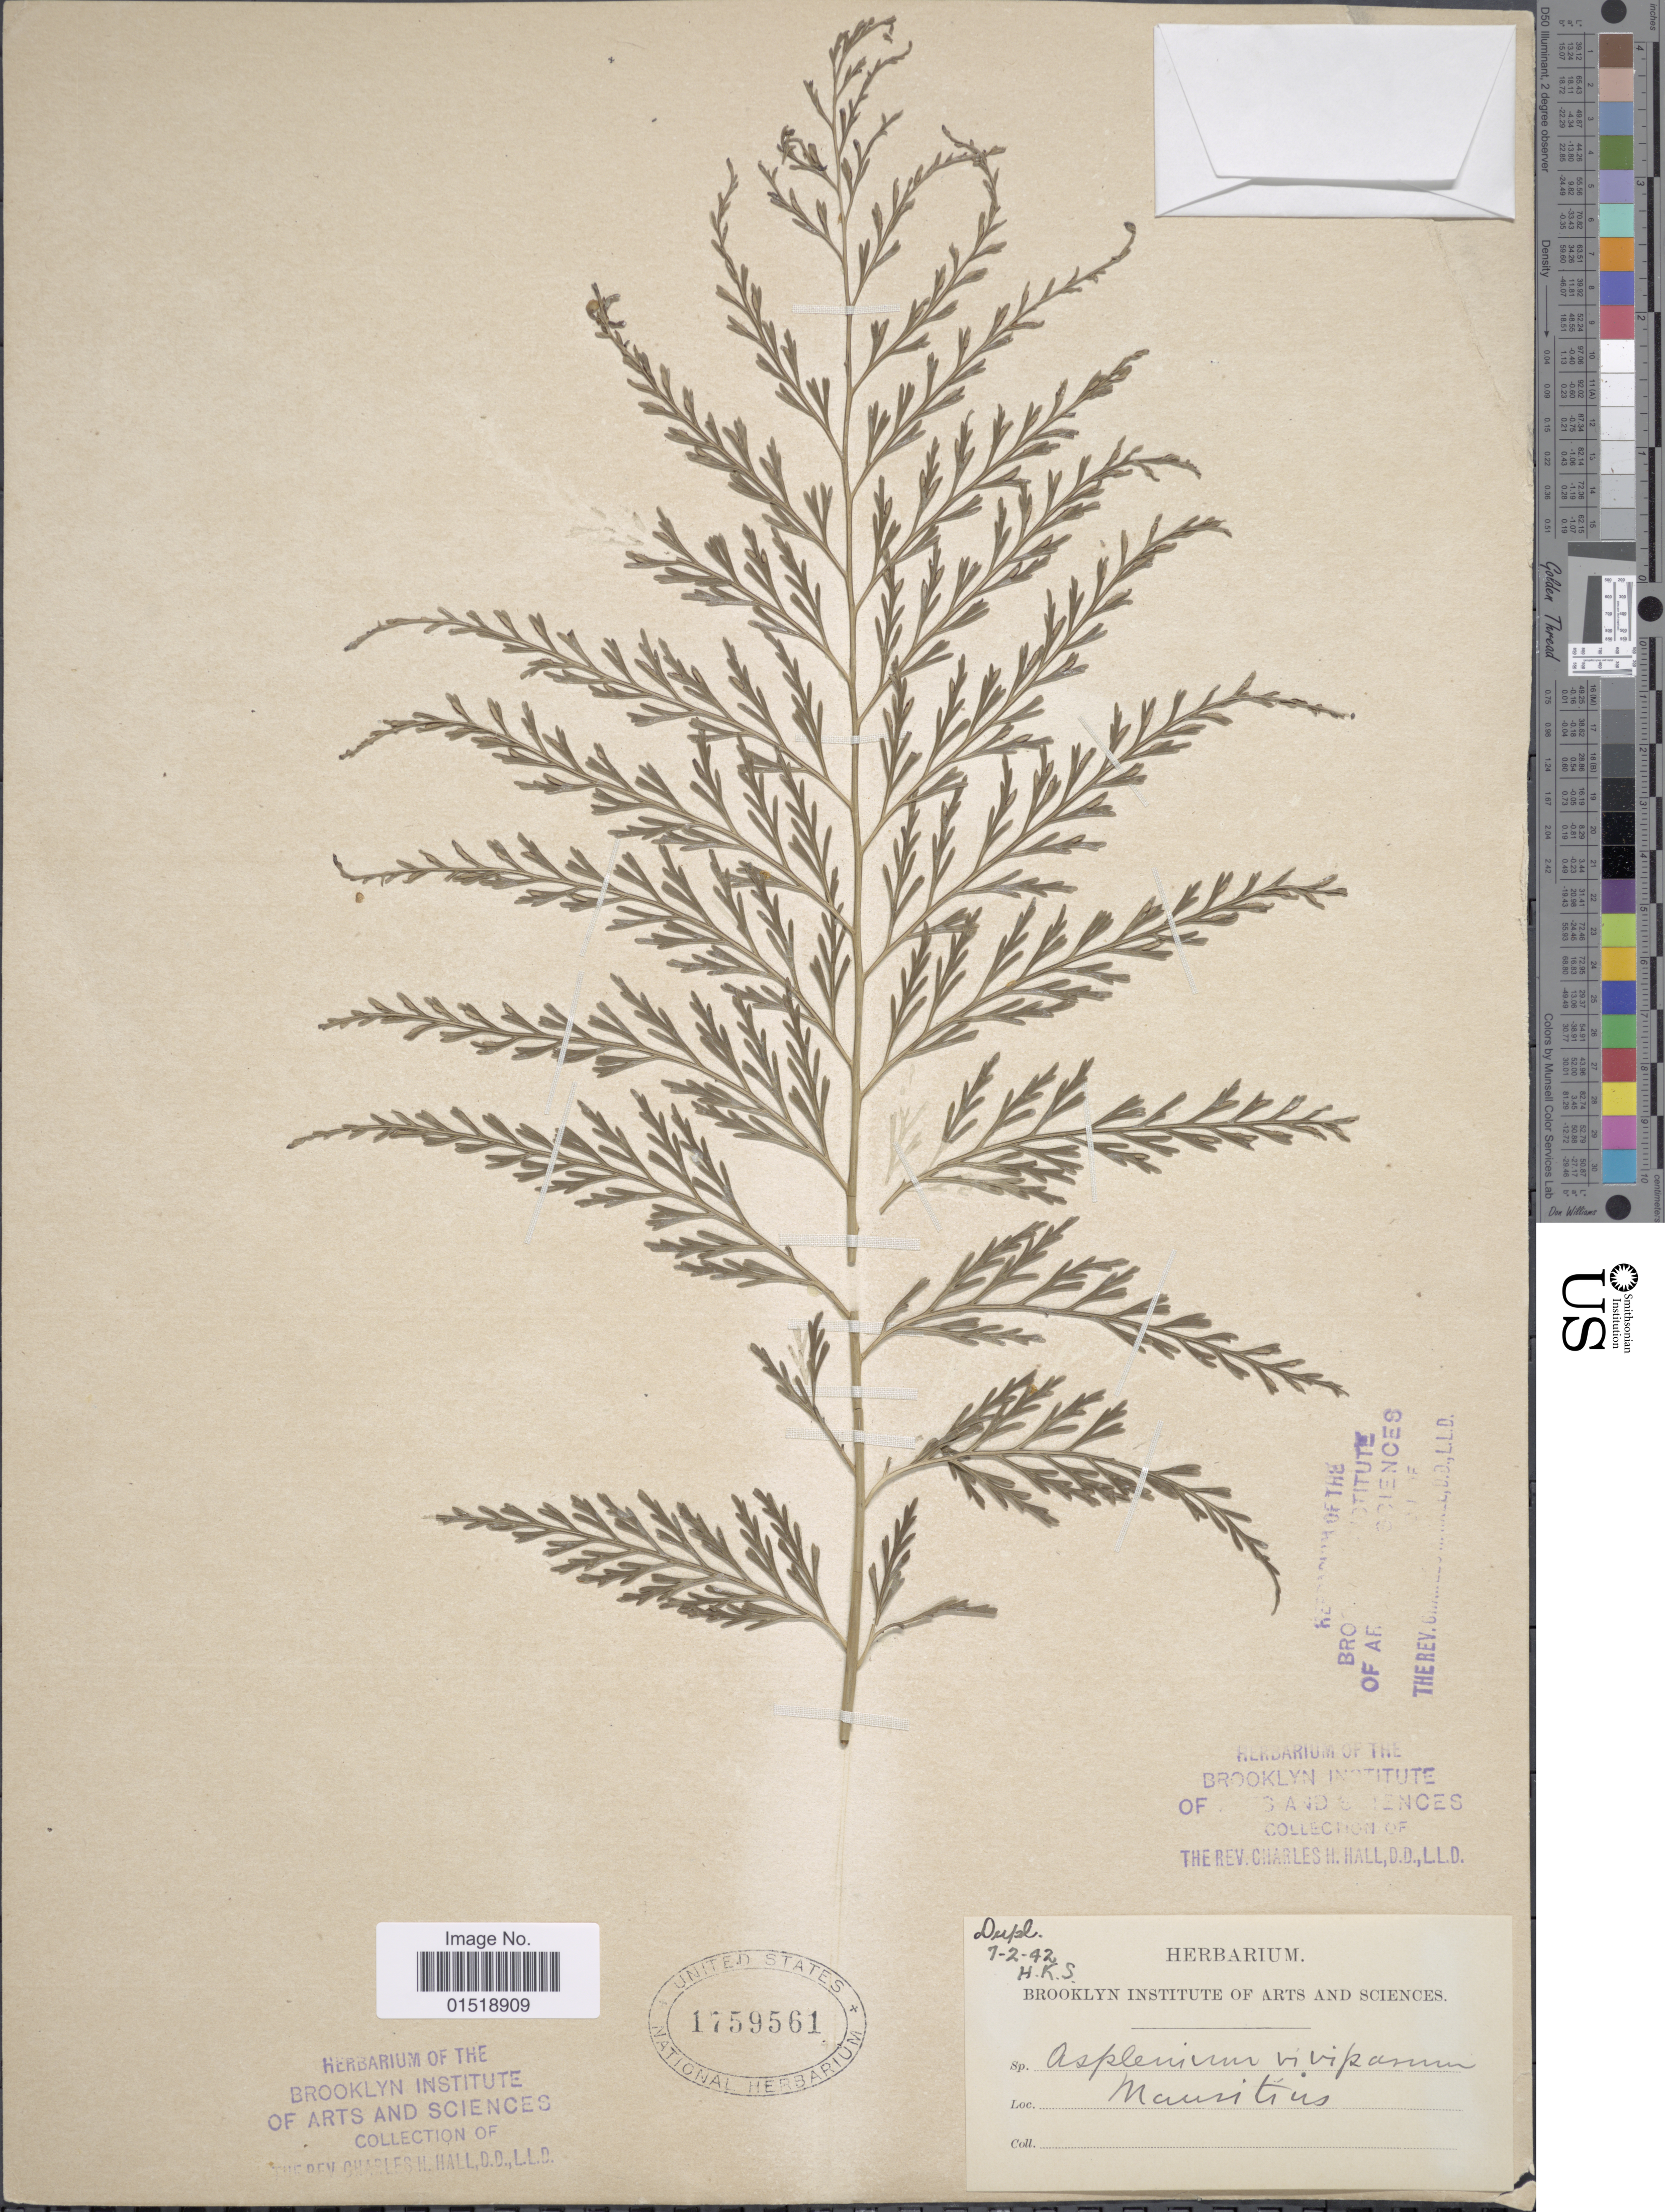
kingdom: Plantae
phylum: Tracheophyta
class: Polypodiopsida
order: Polypodiales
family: Aspleniaceae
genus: Asplenium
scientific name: Asplenium daucifolium var. daucifolium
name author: Lam.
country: Mauritius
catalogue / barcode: US 1759561